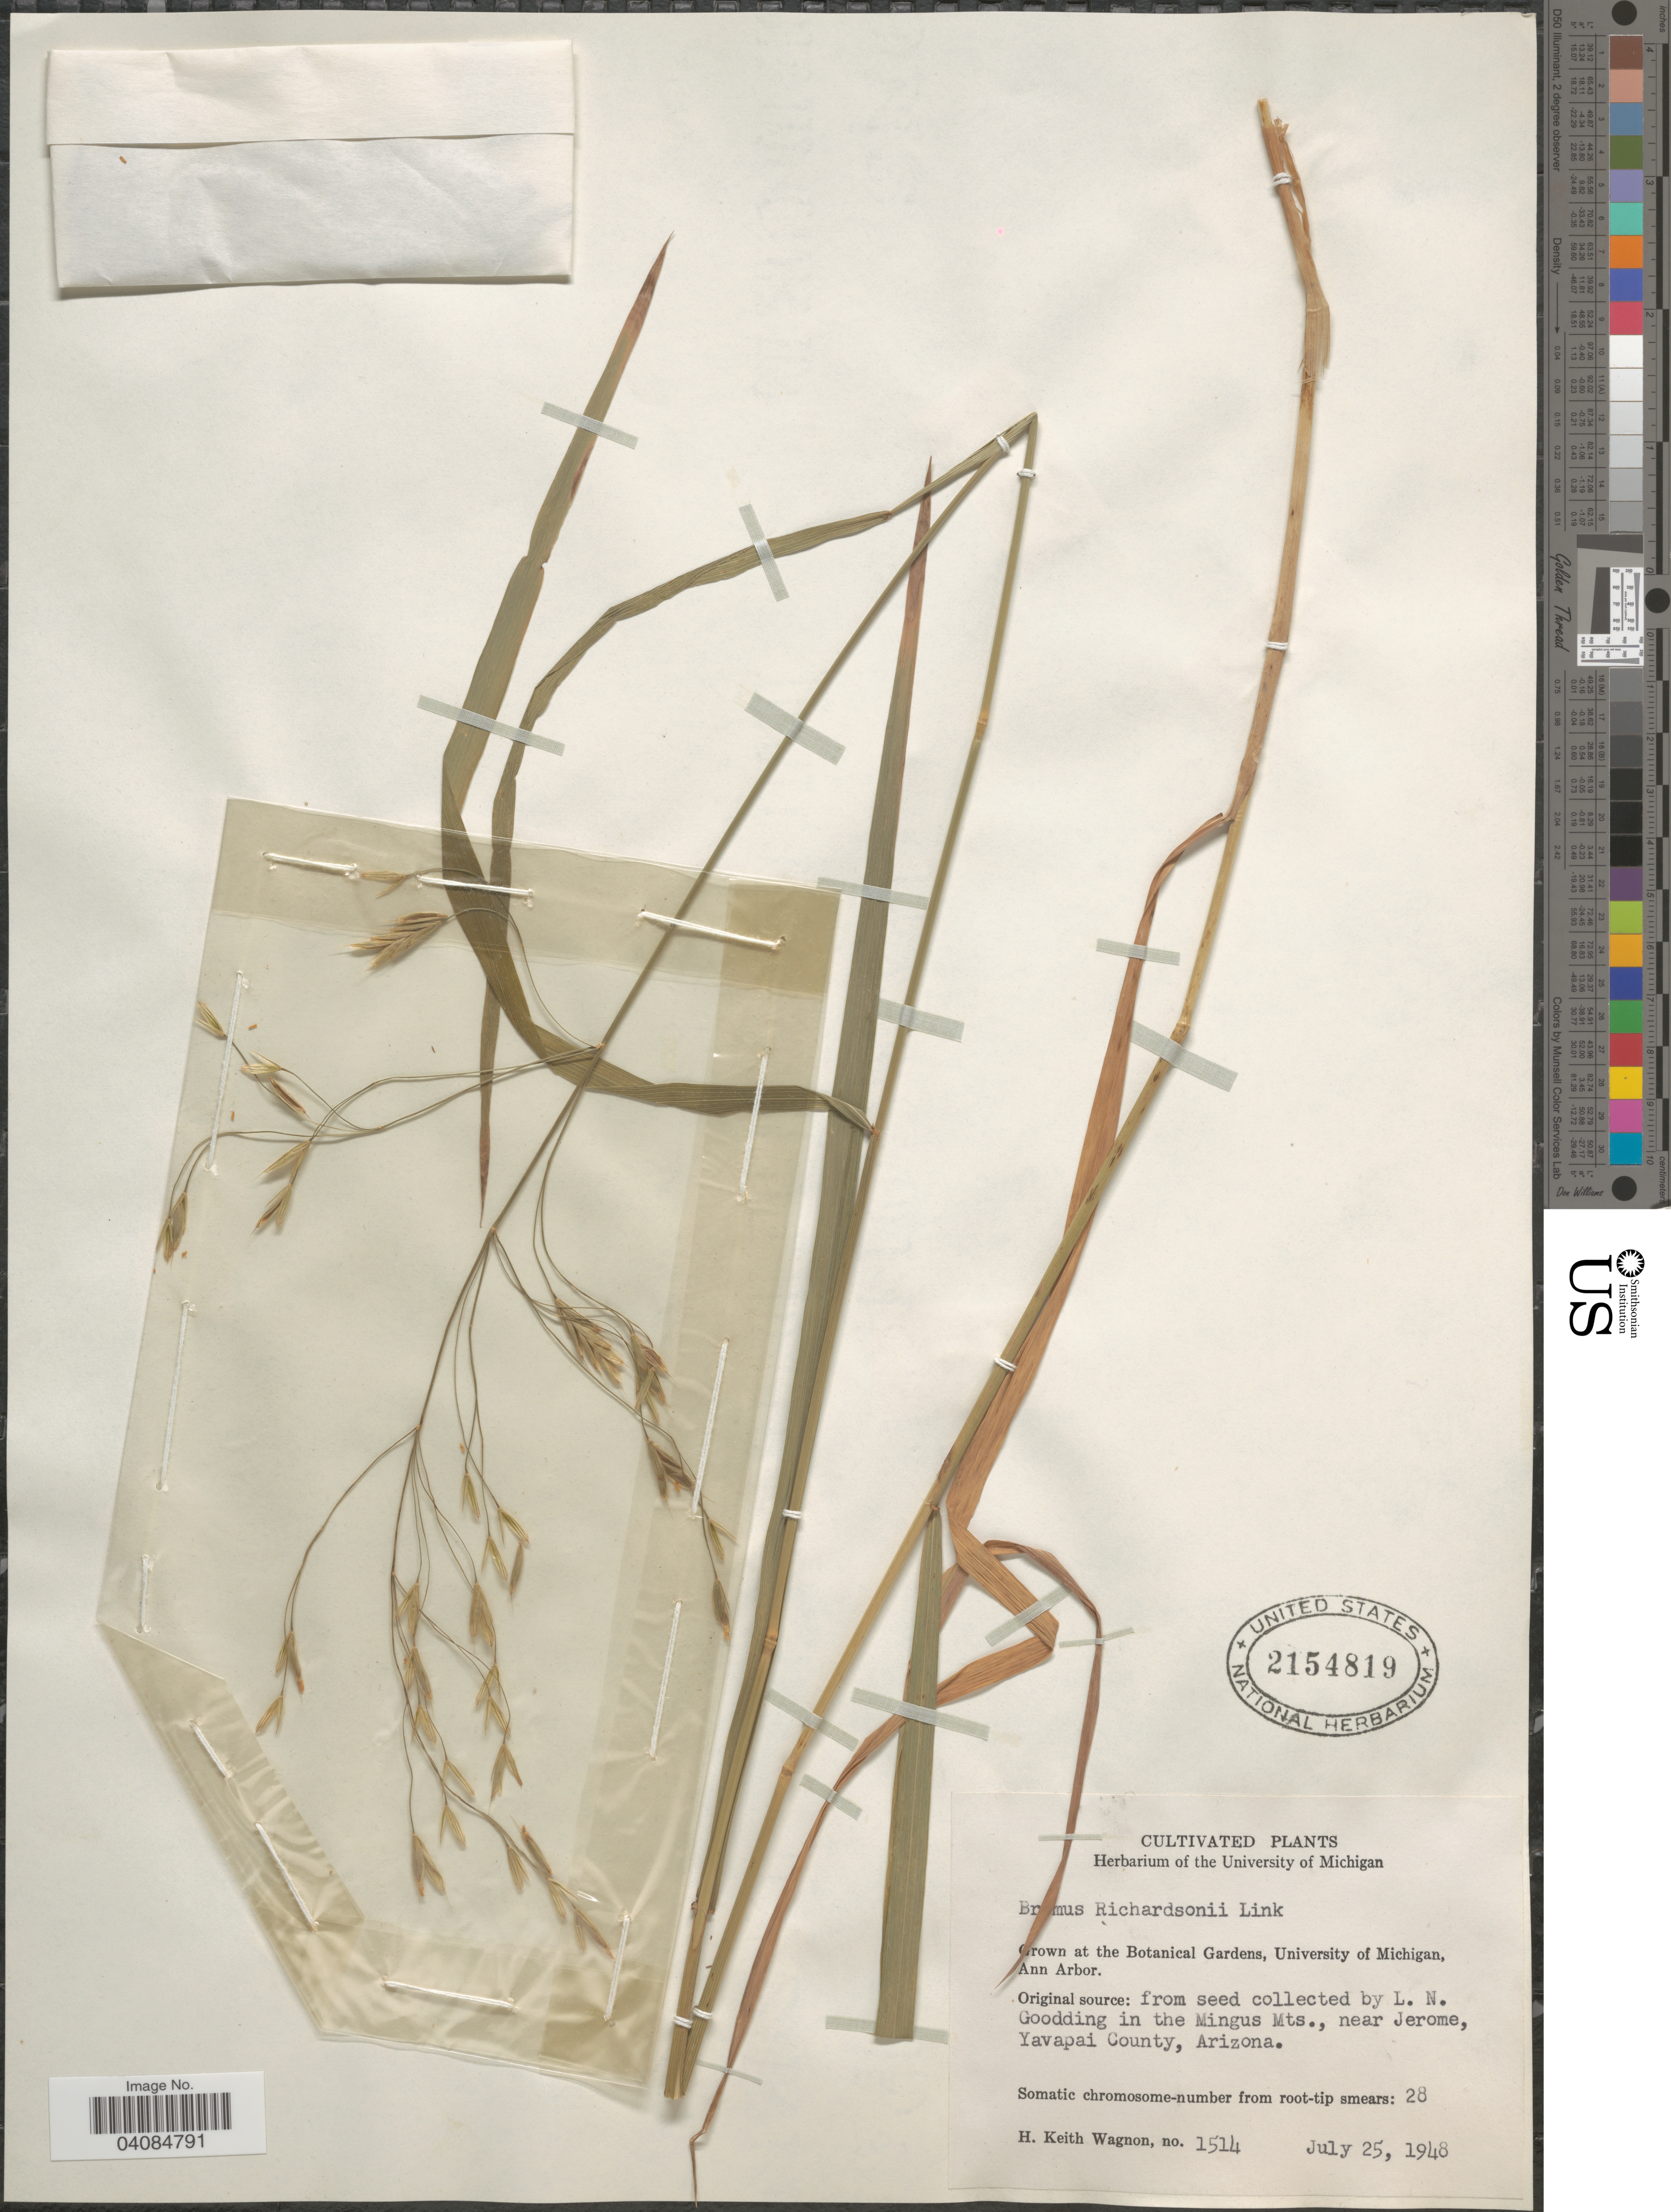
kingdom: Plantae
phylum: Tracheophyta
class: Liliopsida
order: Poales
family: Poaceae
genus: Bromus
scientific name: Bromus richardsonii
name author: Link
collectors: H. Wagnon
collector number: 1514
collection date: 1948-07-25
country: United States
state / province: Michigan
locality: At the Botanical Gardens, University of Michigan, Ann Arbor.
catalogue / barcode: US 2154819